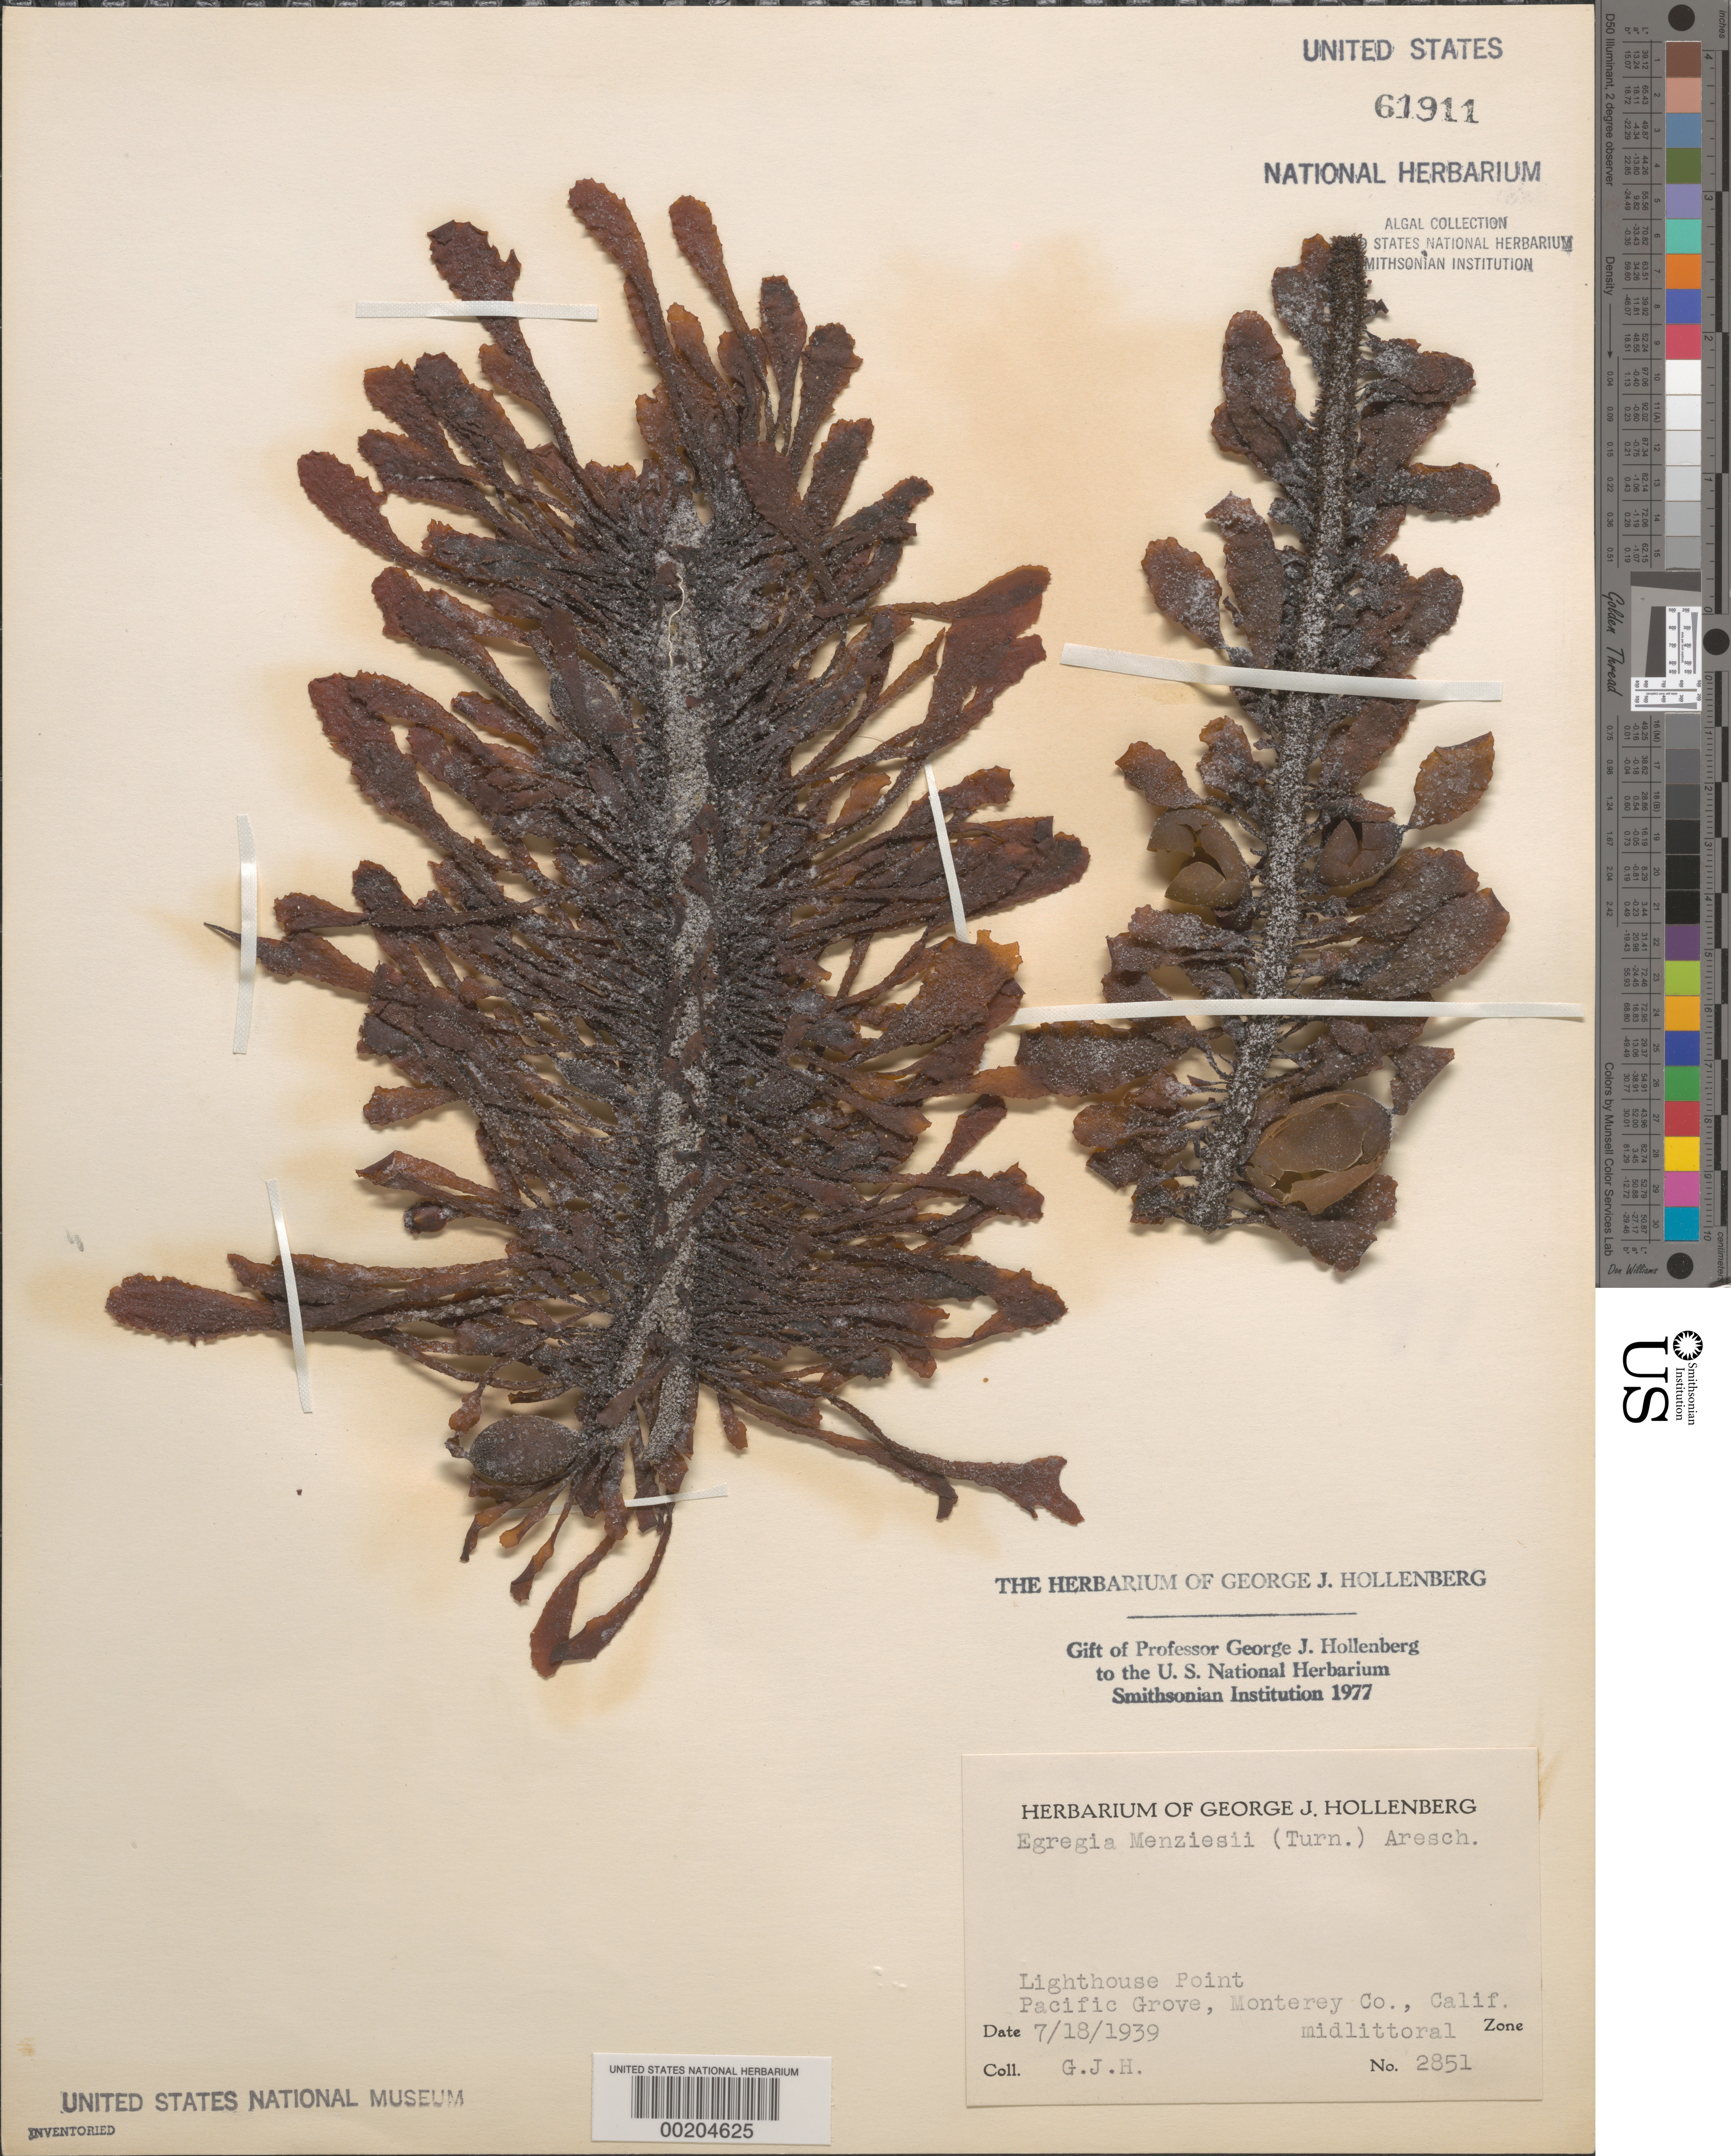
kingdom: Chromista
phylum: Ochrophyta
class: Phaeophyceae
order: Laminariales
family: Lessoniaceae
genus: Egregia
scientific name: Egregia menziesii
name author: (Turner) Aresch.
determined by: Hollenberg, George J.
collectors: G. Hollenberg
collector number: GJH 2851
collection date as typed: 18 Jul 1939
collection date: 1939-07-18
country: United States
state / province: California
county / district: Monterey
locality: Lighthouse Point, Pacific Grove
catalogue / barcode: US 61911